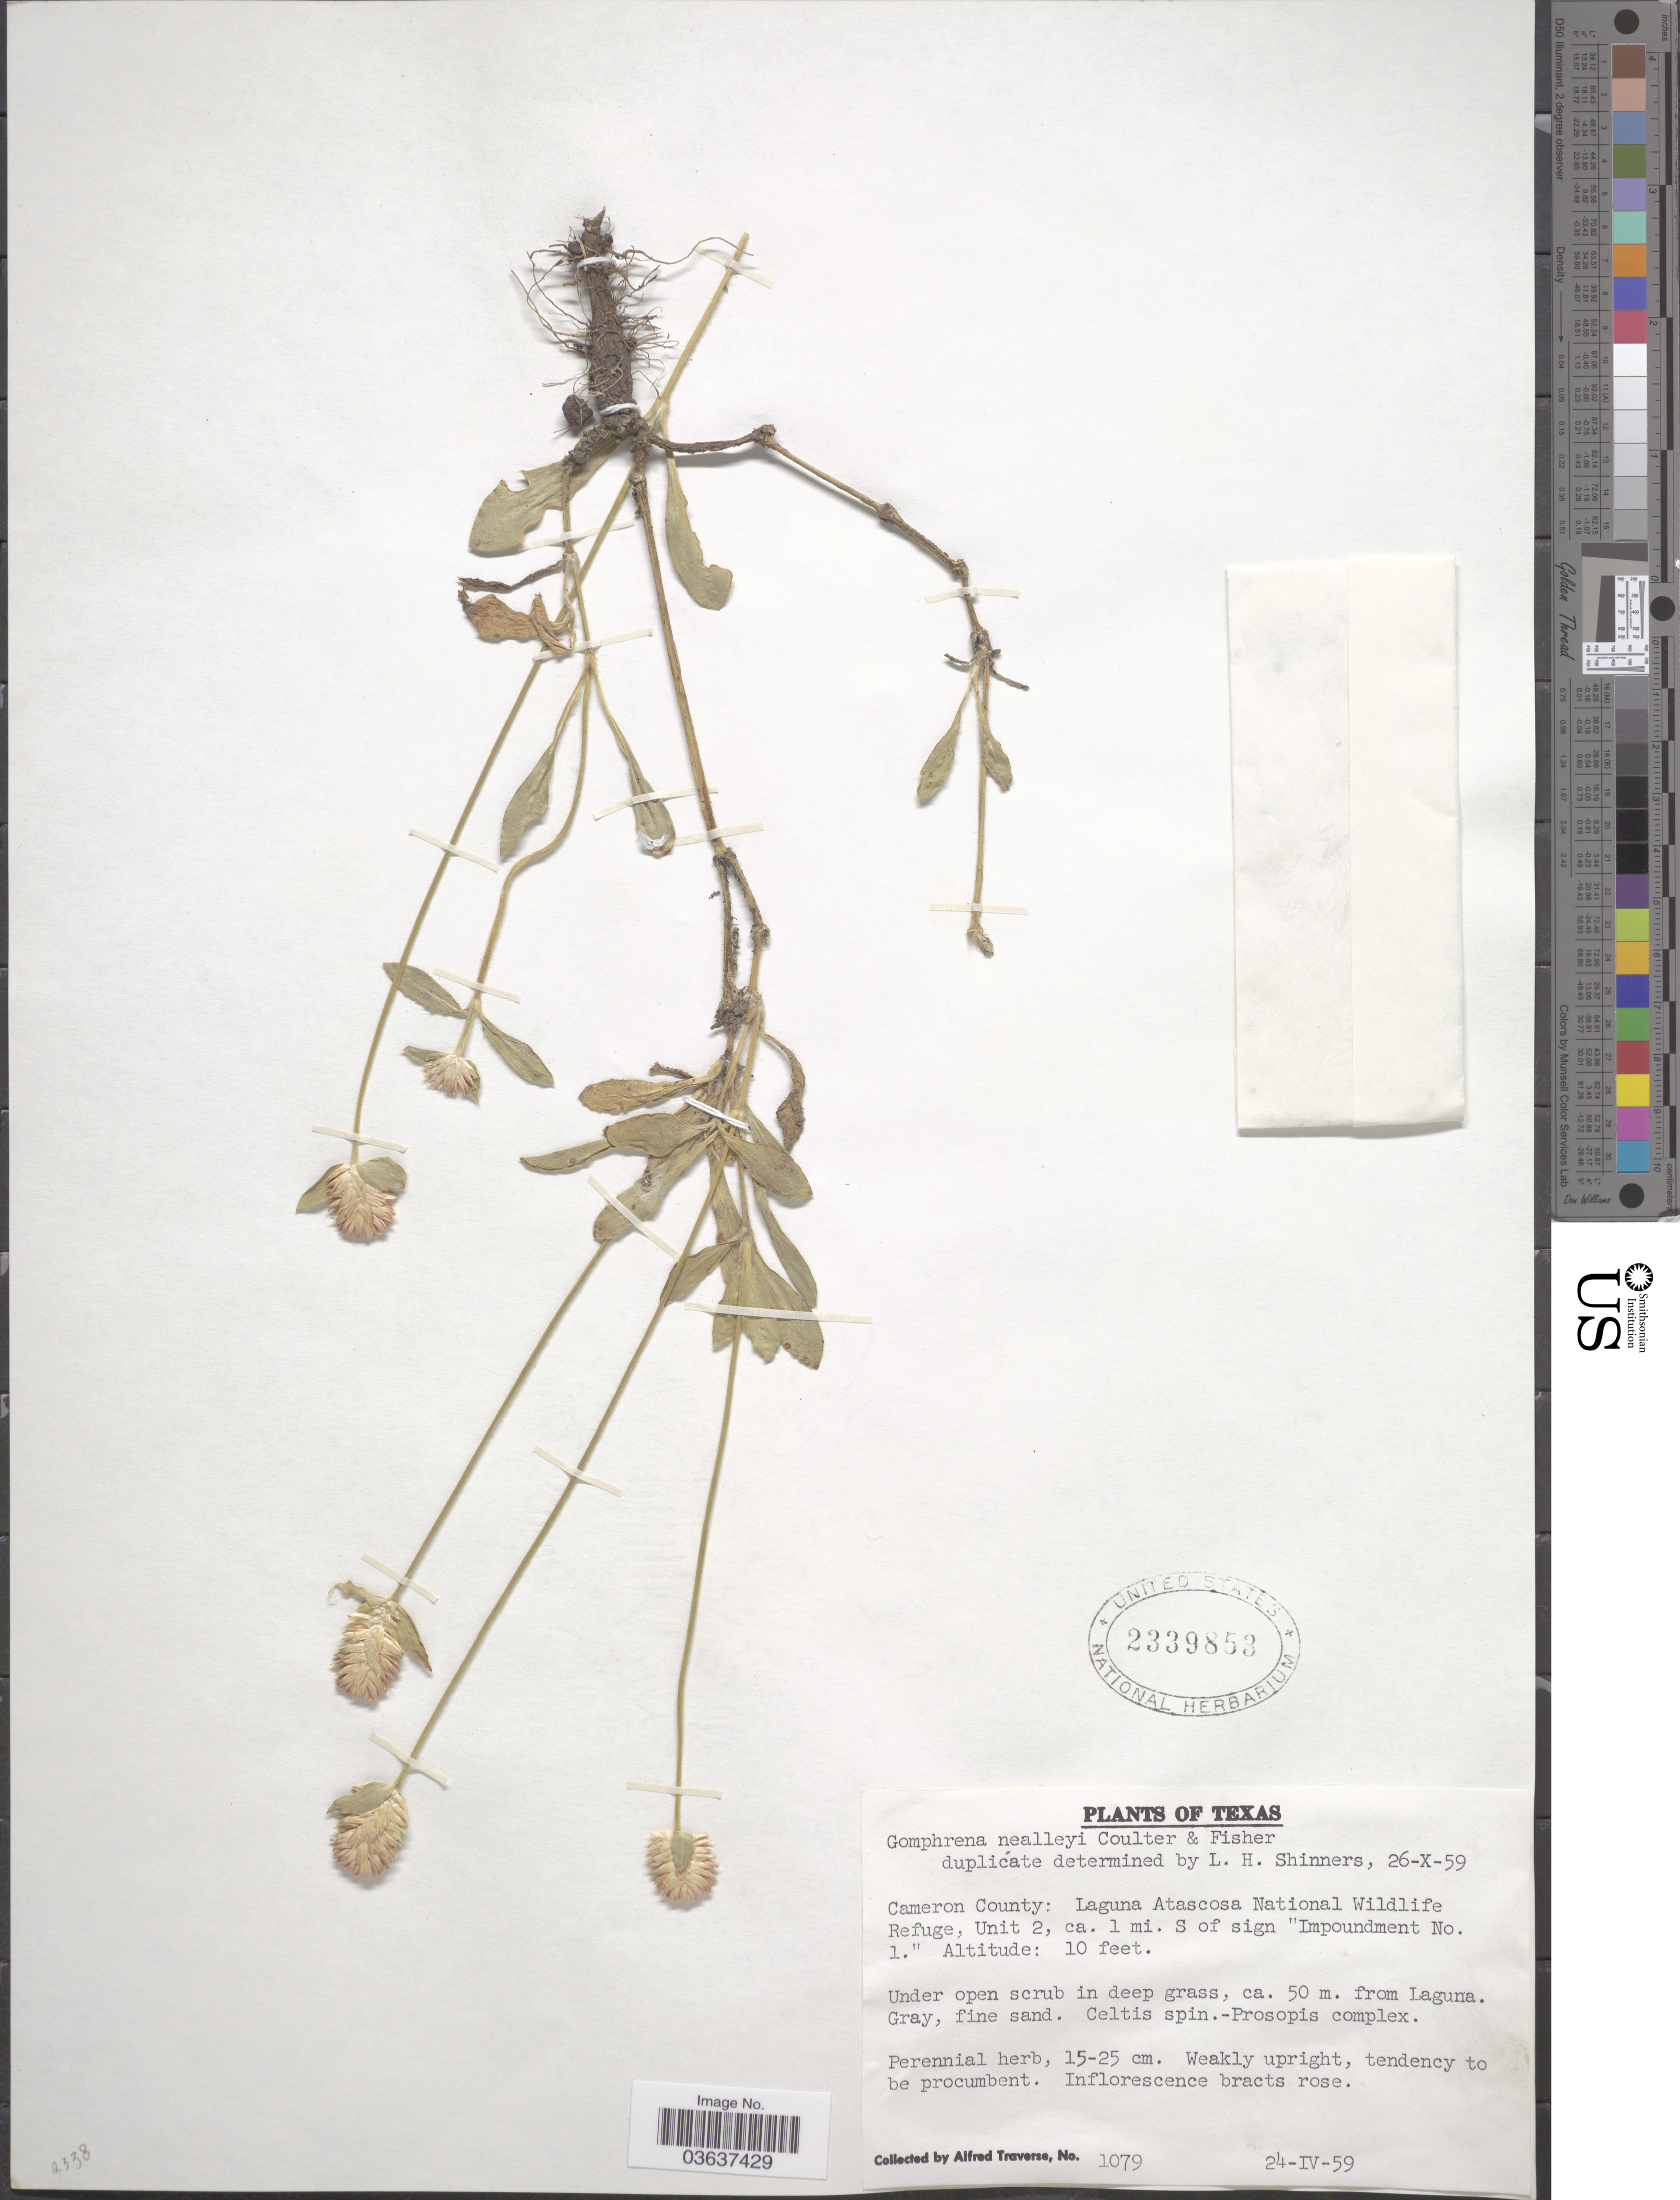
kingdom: Plantae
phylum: Tracheophyta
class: Magnoliopsida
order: Caryophyllales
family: Amaranthaceae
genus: Gomphrena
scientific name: Gomphrena nealleyi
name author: J.M. Coult. & Fisher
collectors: A. Traverse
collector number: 1079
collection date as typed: Transcribed d/m/y: 24/4/59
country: United States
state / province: Texas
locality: Cameron County: Laguna Atascosa National Widlife Refuge, Unit 2, ca. 1 mi. S of sign "Impoundment No. 1".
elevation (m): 3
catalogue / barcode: US 2339853